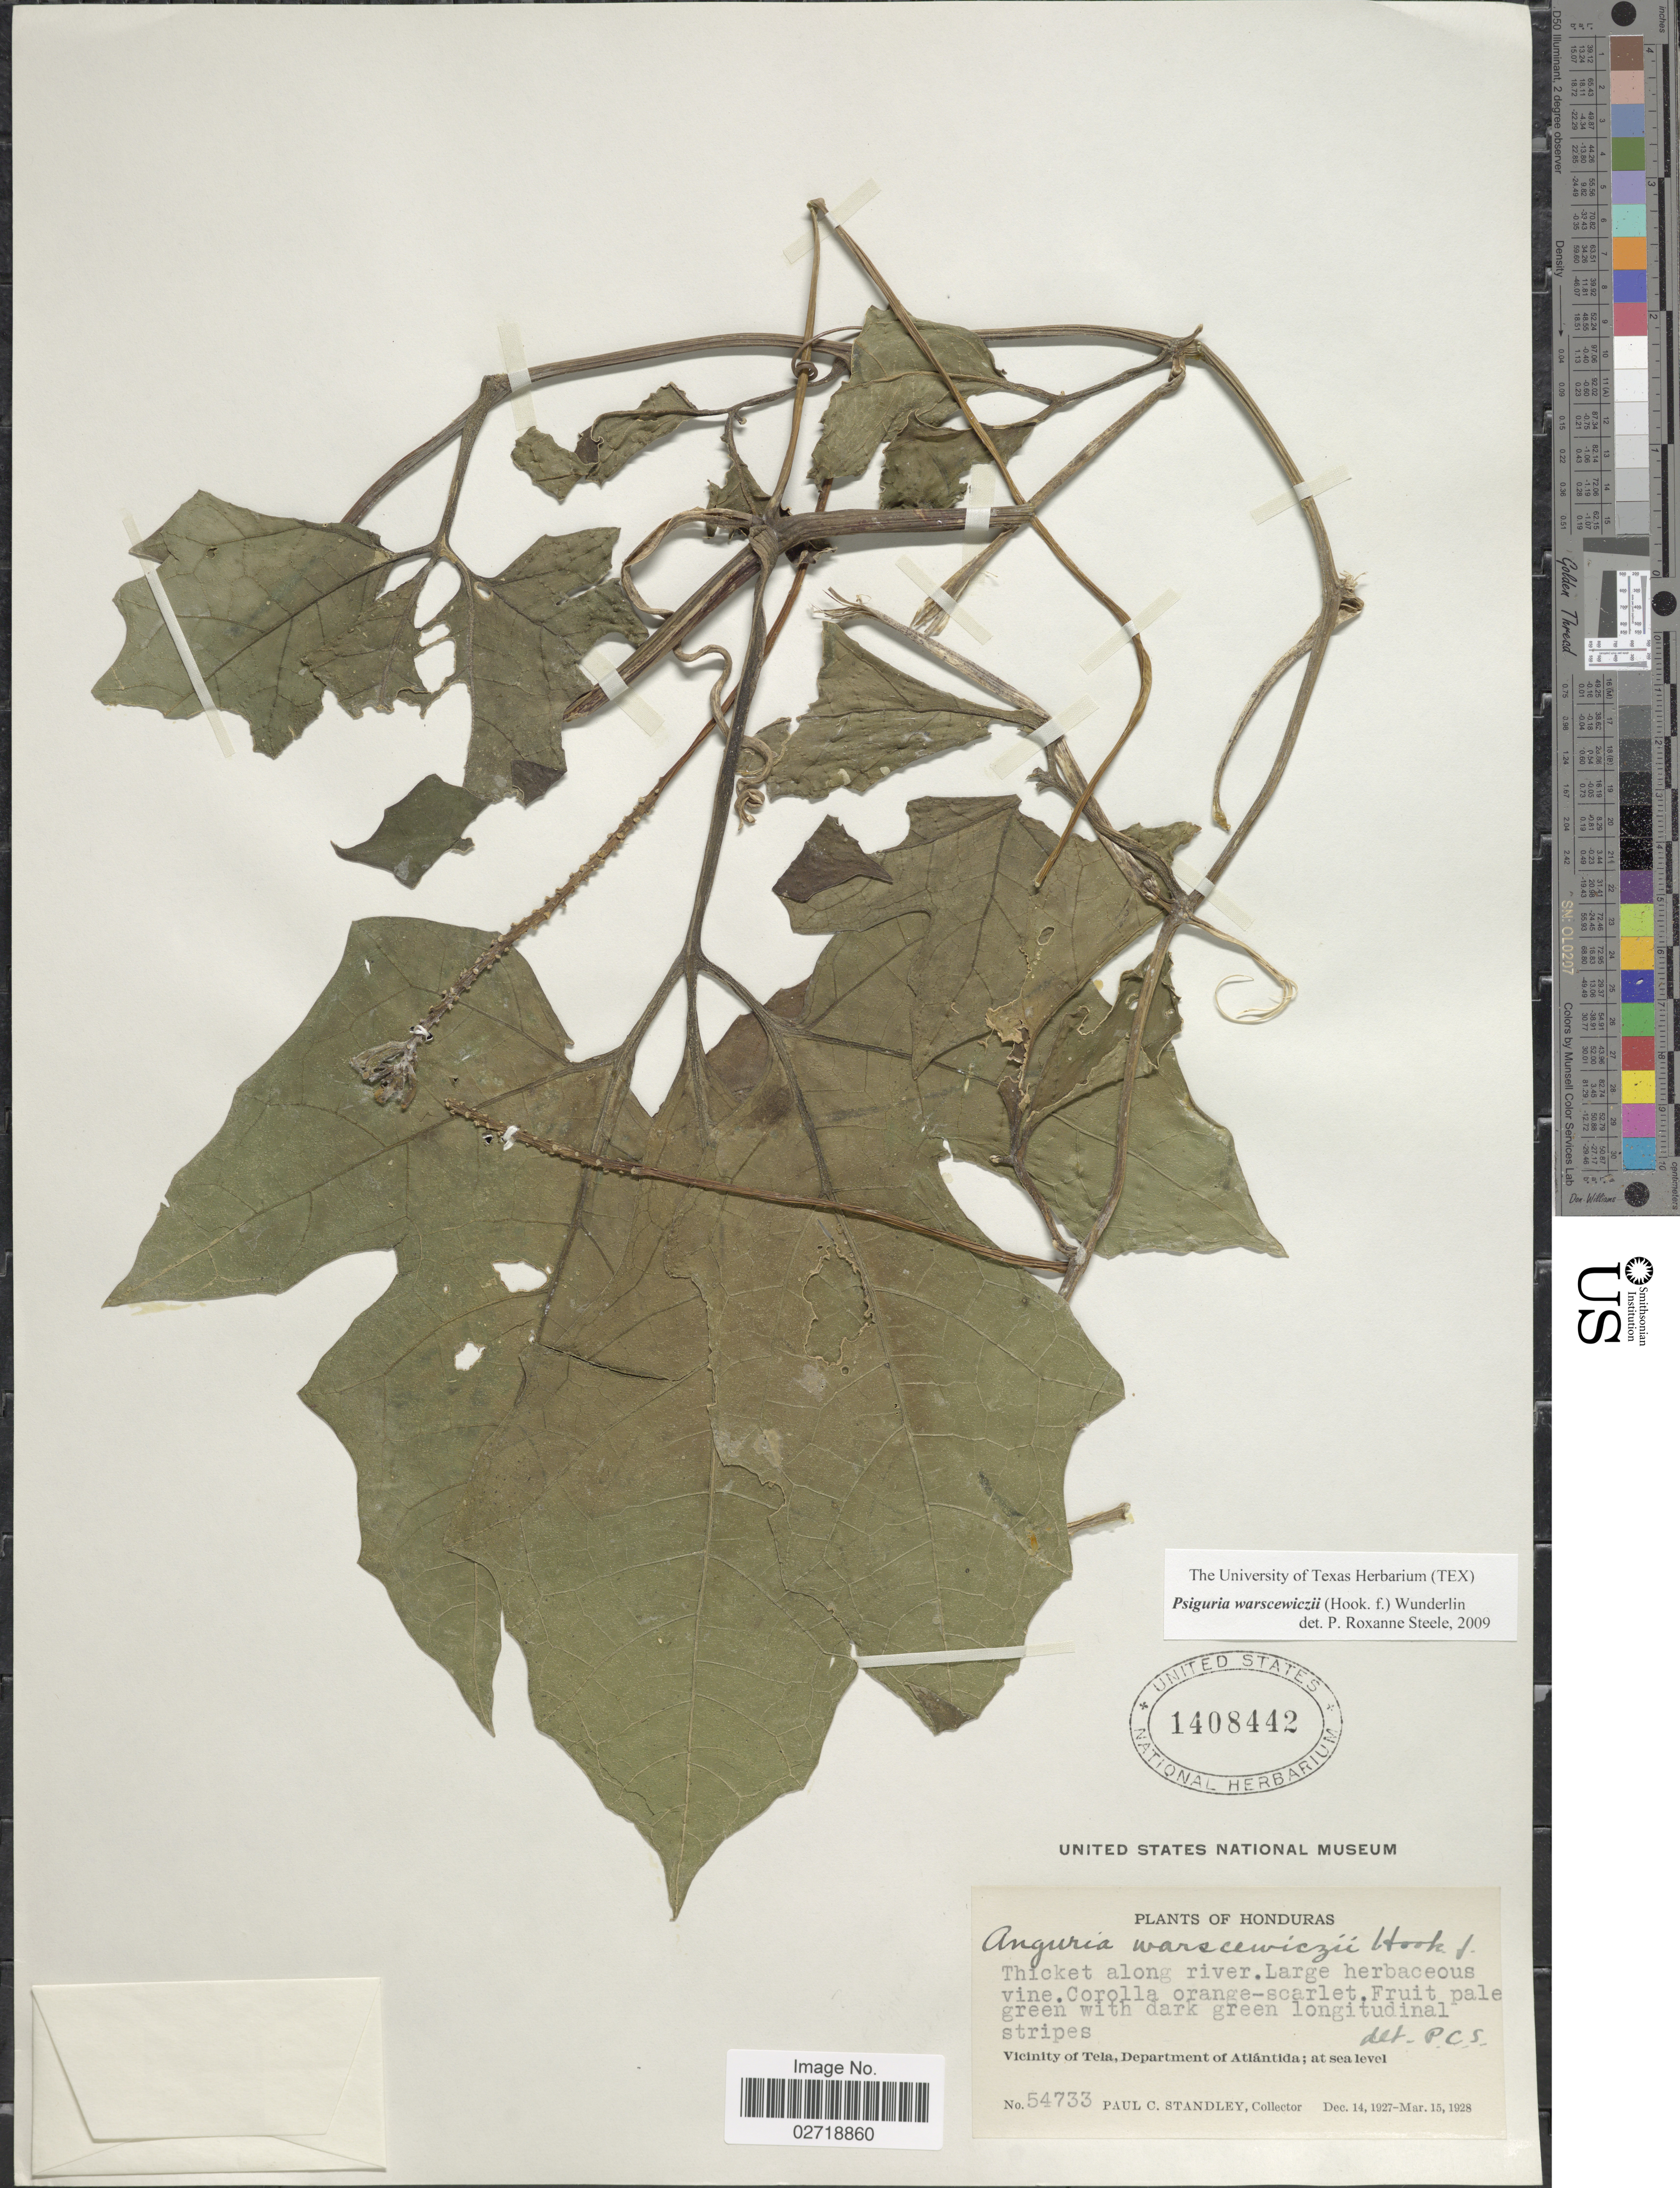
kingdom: Plantae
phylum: Tracheophyta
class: Magnoliopsida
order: Cucurbitales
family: Cucurbitaceae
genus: Psiguria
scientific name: Psiguria warscewiczii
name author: (Hook. f.) Wunderlin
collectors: P. C. Standley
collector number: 54733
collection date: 1927-12-14/1928-03-15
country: Honduras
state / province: Atlántida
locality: Vicinity of Tela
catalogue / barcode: US 1408442